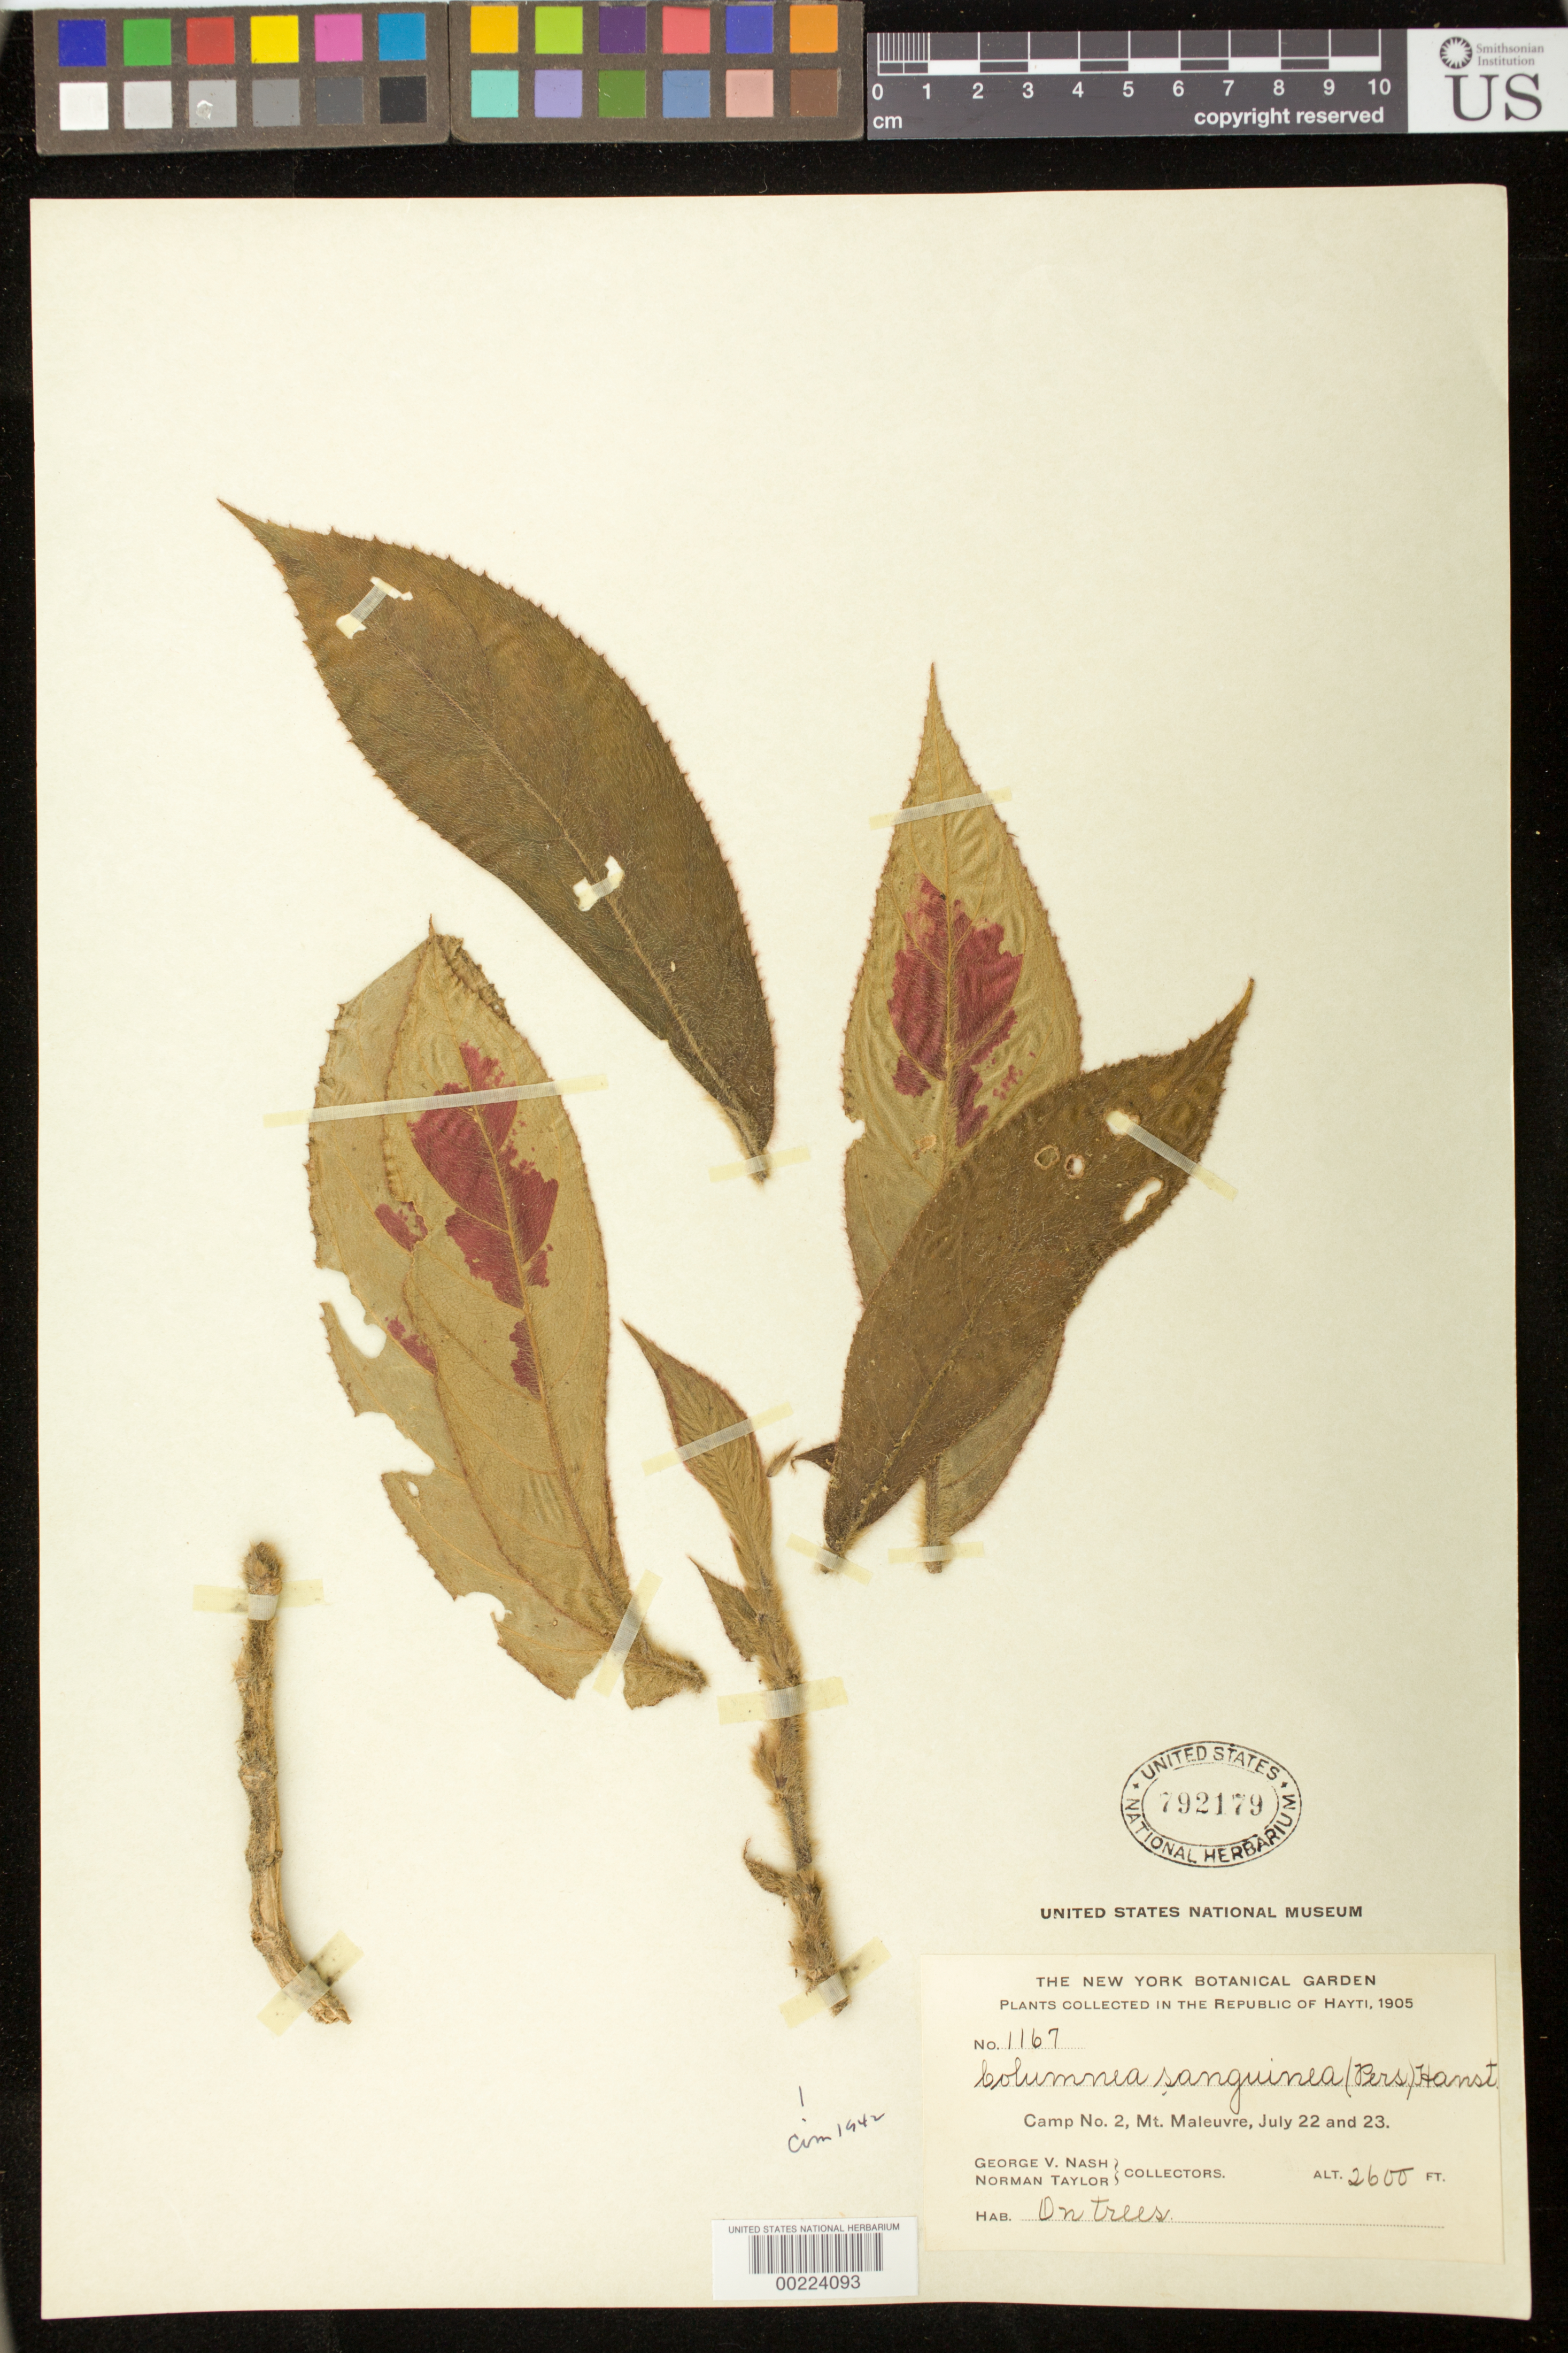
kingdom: Plantae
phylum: Tracheophyta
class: Magnoliopsida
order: Lamiales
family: Gesneriaceae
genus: Columnea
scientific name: Columnea sanguinea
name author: (Pers.) Hanst.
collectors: G. V. Nash & N. Taylor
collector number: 1167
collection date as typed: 22-23 Jul 1905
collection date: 1905-07-22/1905-07-23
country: Haiti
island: Hispaniola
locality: Camp No. 2, Mt. Maleuvre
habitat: On trees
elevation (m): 792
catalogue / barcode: US 792179